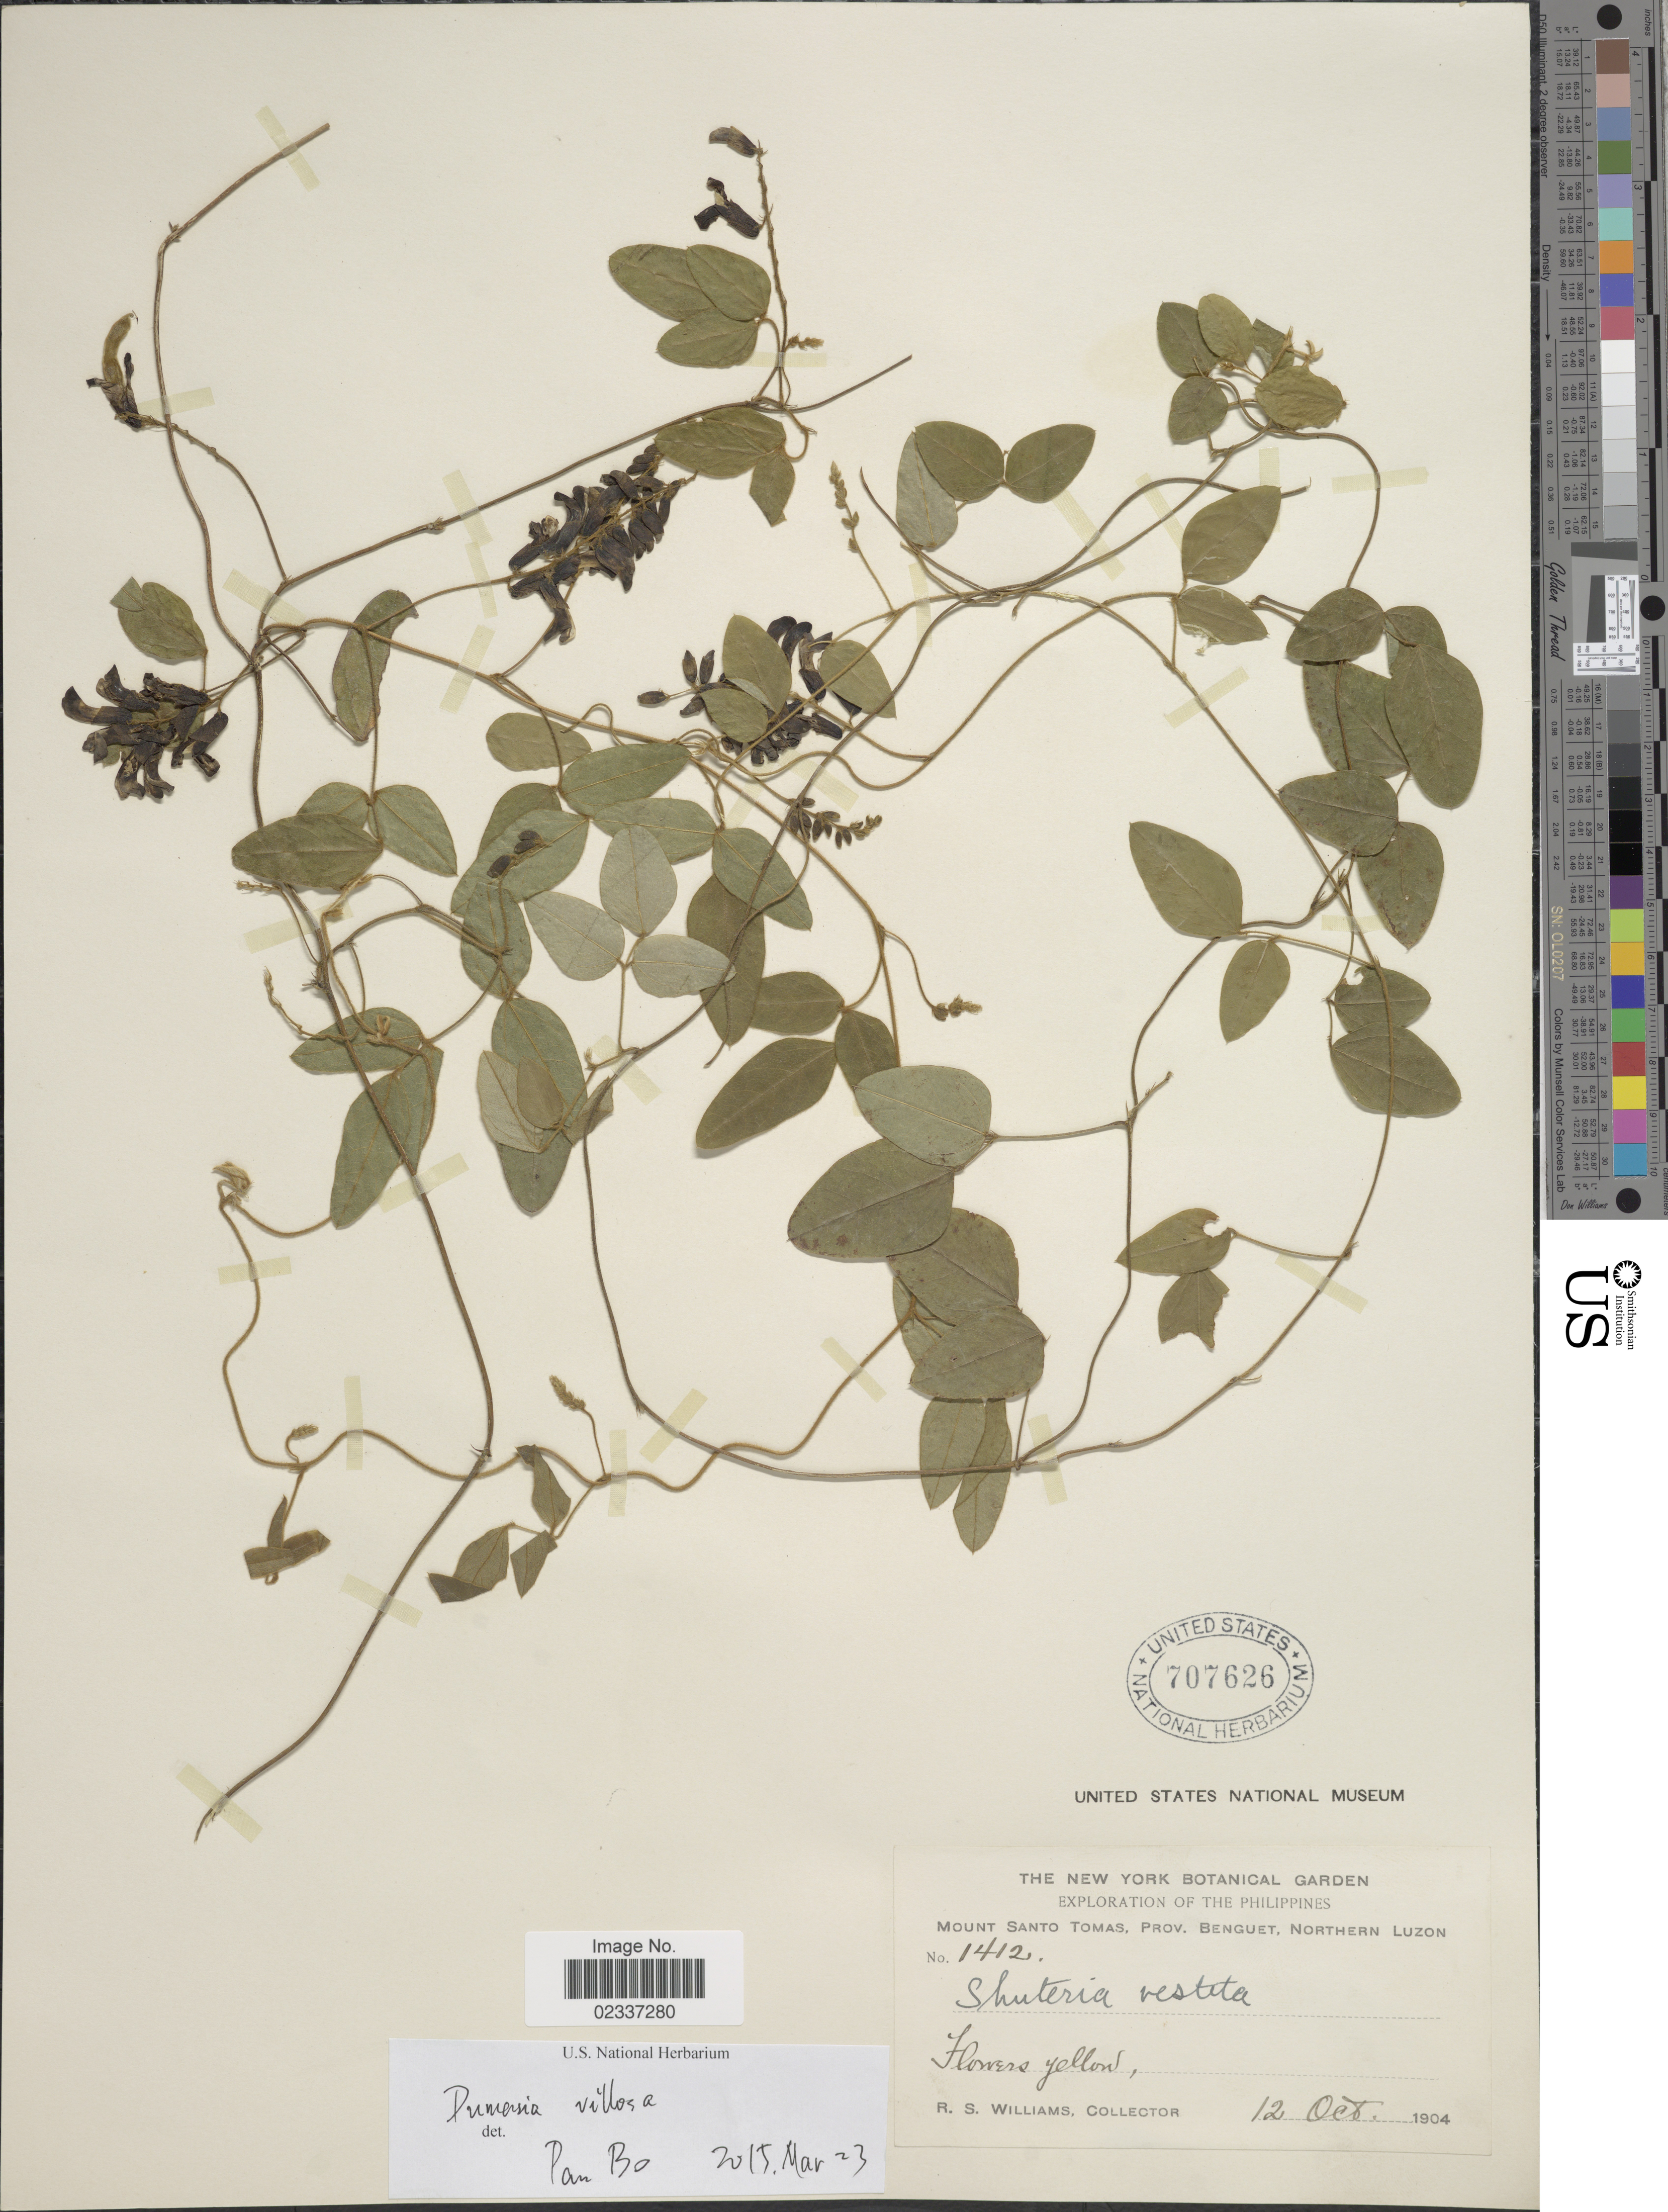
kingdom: Plantae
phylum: Tracheophyta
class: Magnoliopsida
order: Fabales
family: Fabaceae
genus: Dumasia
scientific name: Dumasia villosa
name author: DC.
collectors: R. S. Williams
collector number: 1412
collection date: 1904-10-12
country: Philippines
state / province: Cordillera (Administrative Region)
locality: Mount Santo Tomas, Prov. Benguet, Northern Luzon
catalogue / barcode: US 707626